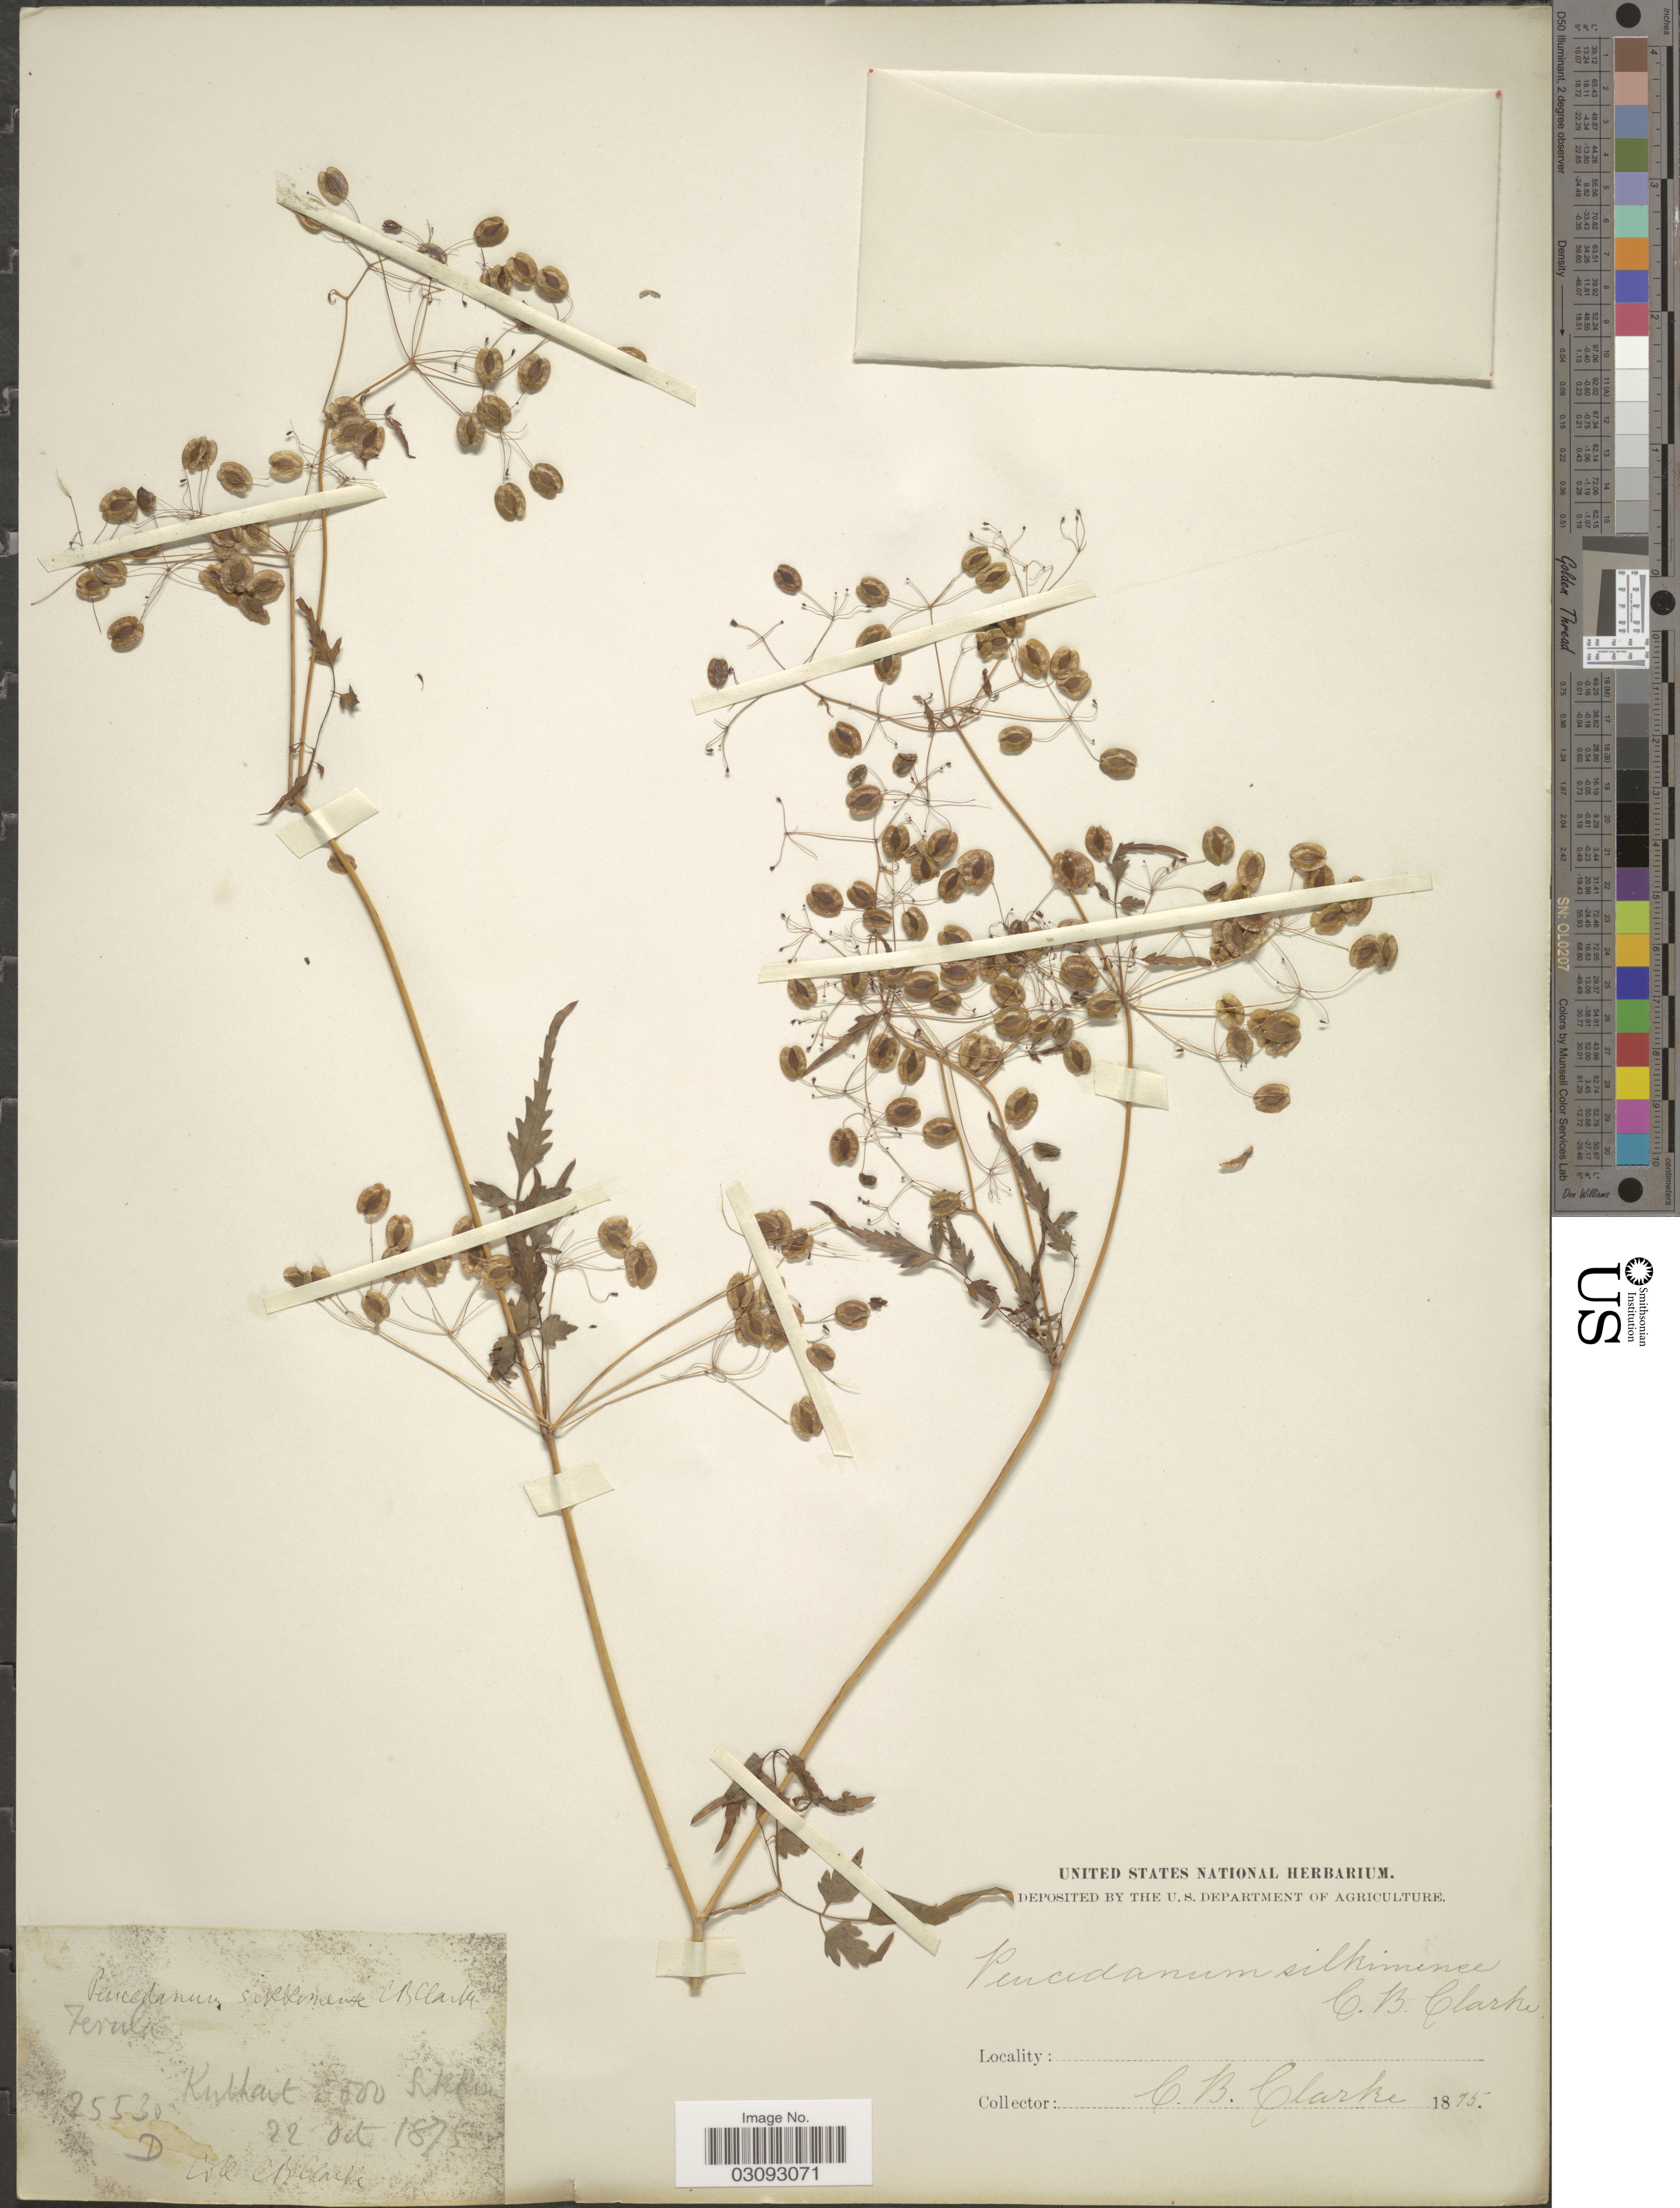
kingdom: Plantae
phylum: Tracheophyta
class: Magnoliopsida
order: Apiales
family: Apiaceae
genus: Peucedanum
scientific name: Peucedanum sikkimense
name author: C.B. Clarke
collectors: C. B. Clarke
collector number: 25530D?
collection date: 1875-10-22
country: India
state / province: Sikkim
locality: Kulhait.